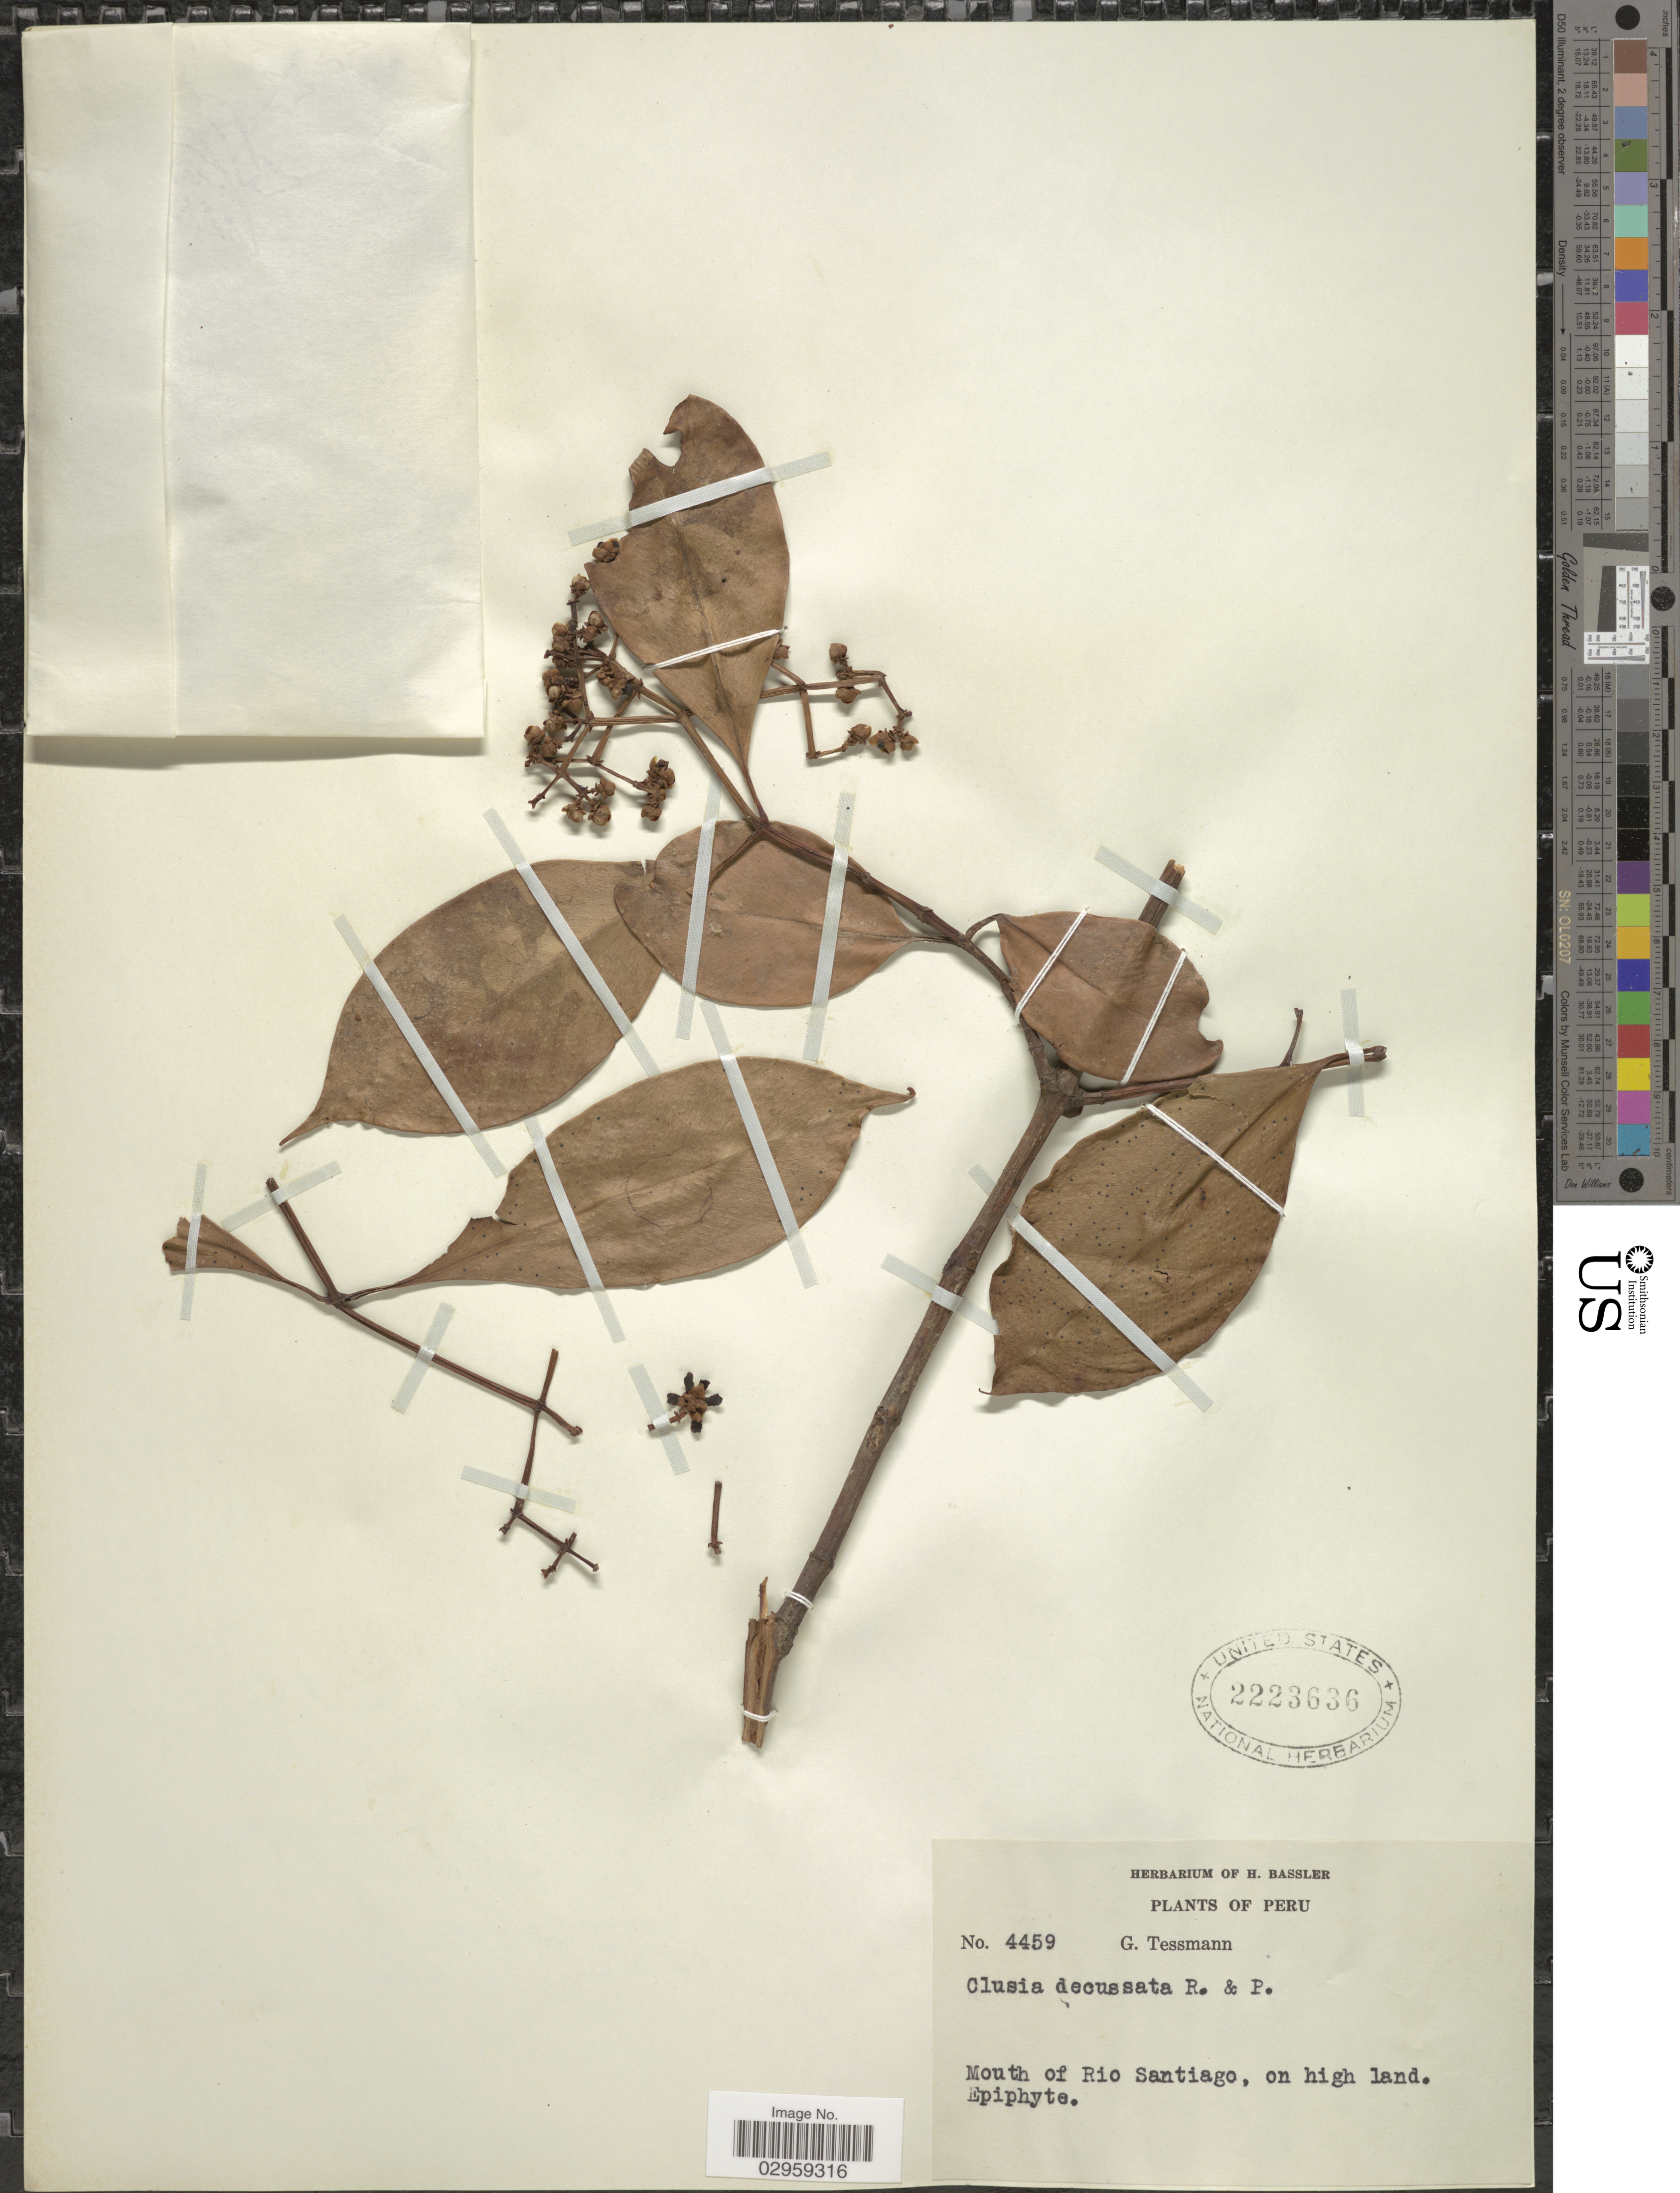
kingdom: Plantae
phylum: Tracheophyta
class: Magnoliopsida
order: Malpighiales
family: Clusiaceae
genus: Clusia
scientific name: Clusia decussata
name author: Ruiz & Pav. ex Planch. & Triana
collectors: G. Tessmann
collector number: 4459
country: Peru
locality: Mouth of Rio Santiago, on high land.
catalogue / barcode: US 2223636